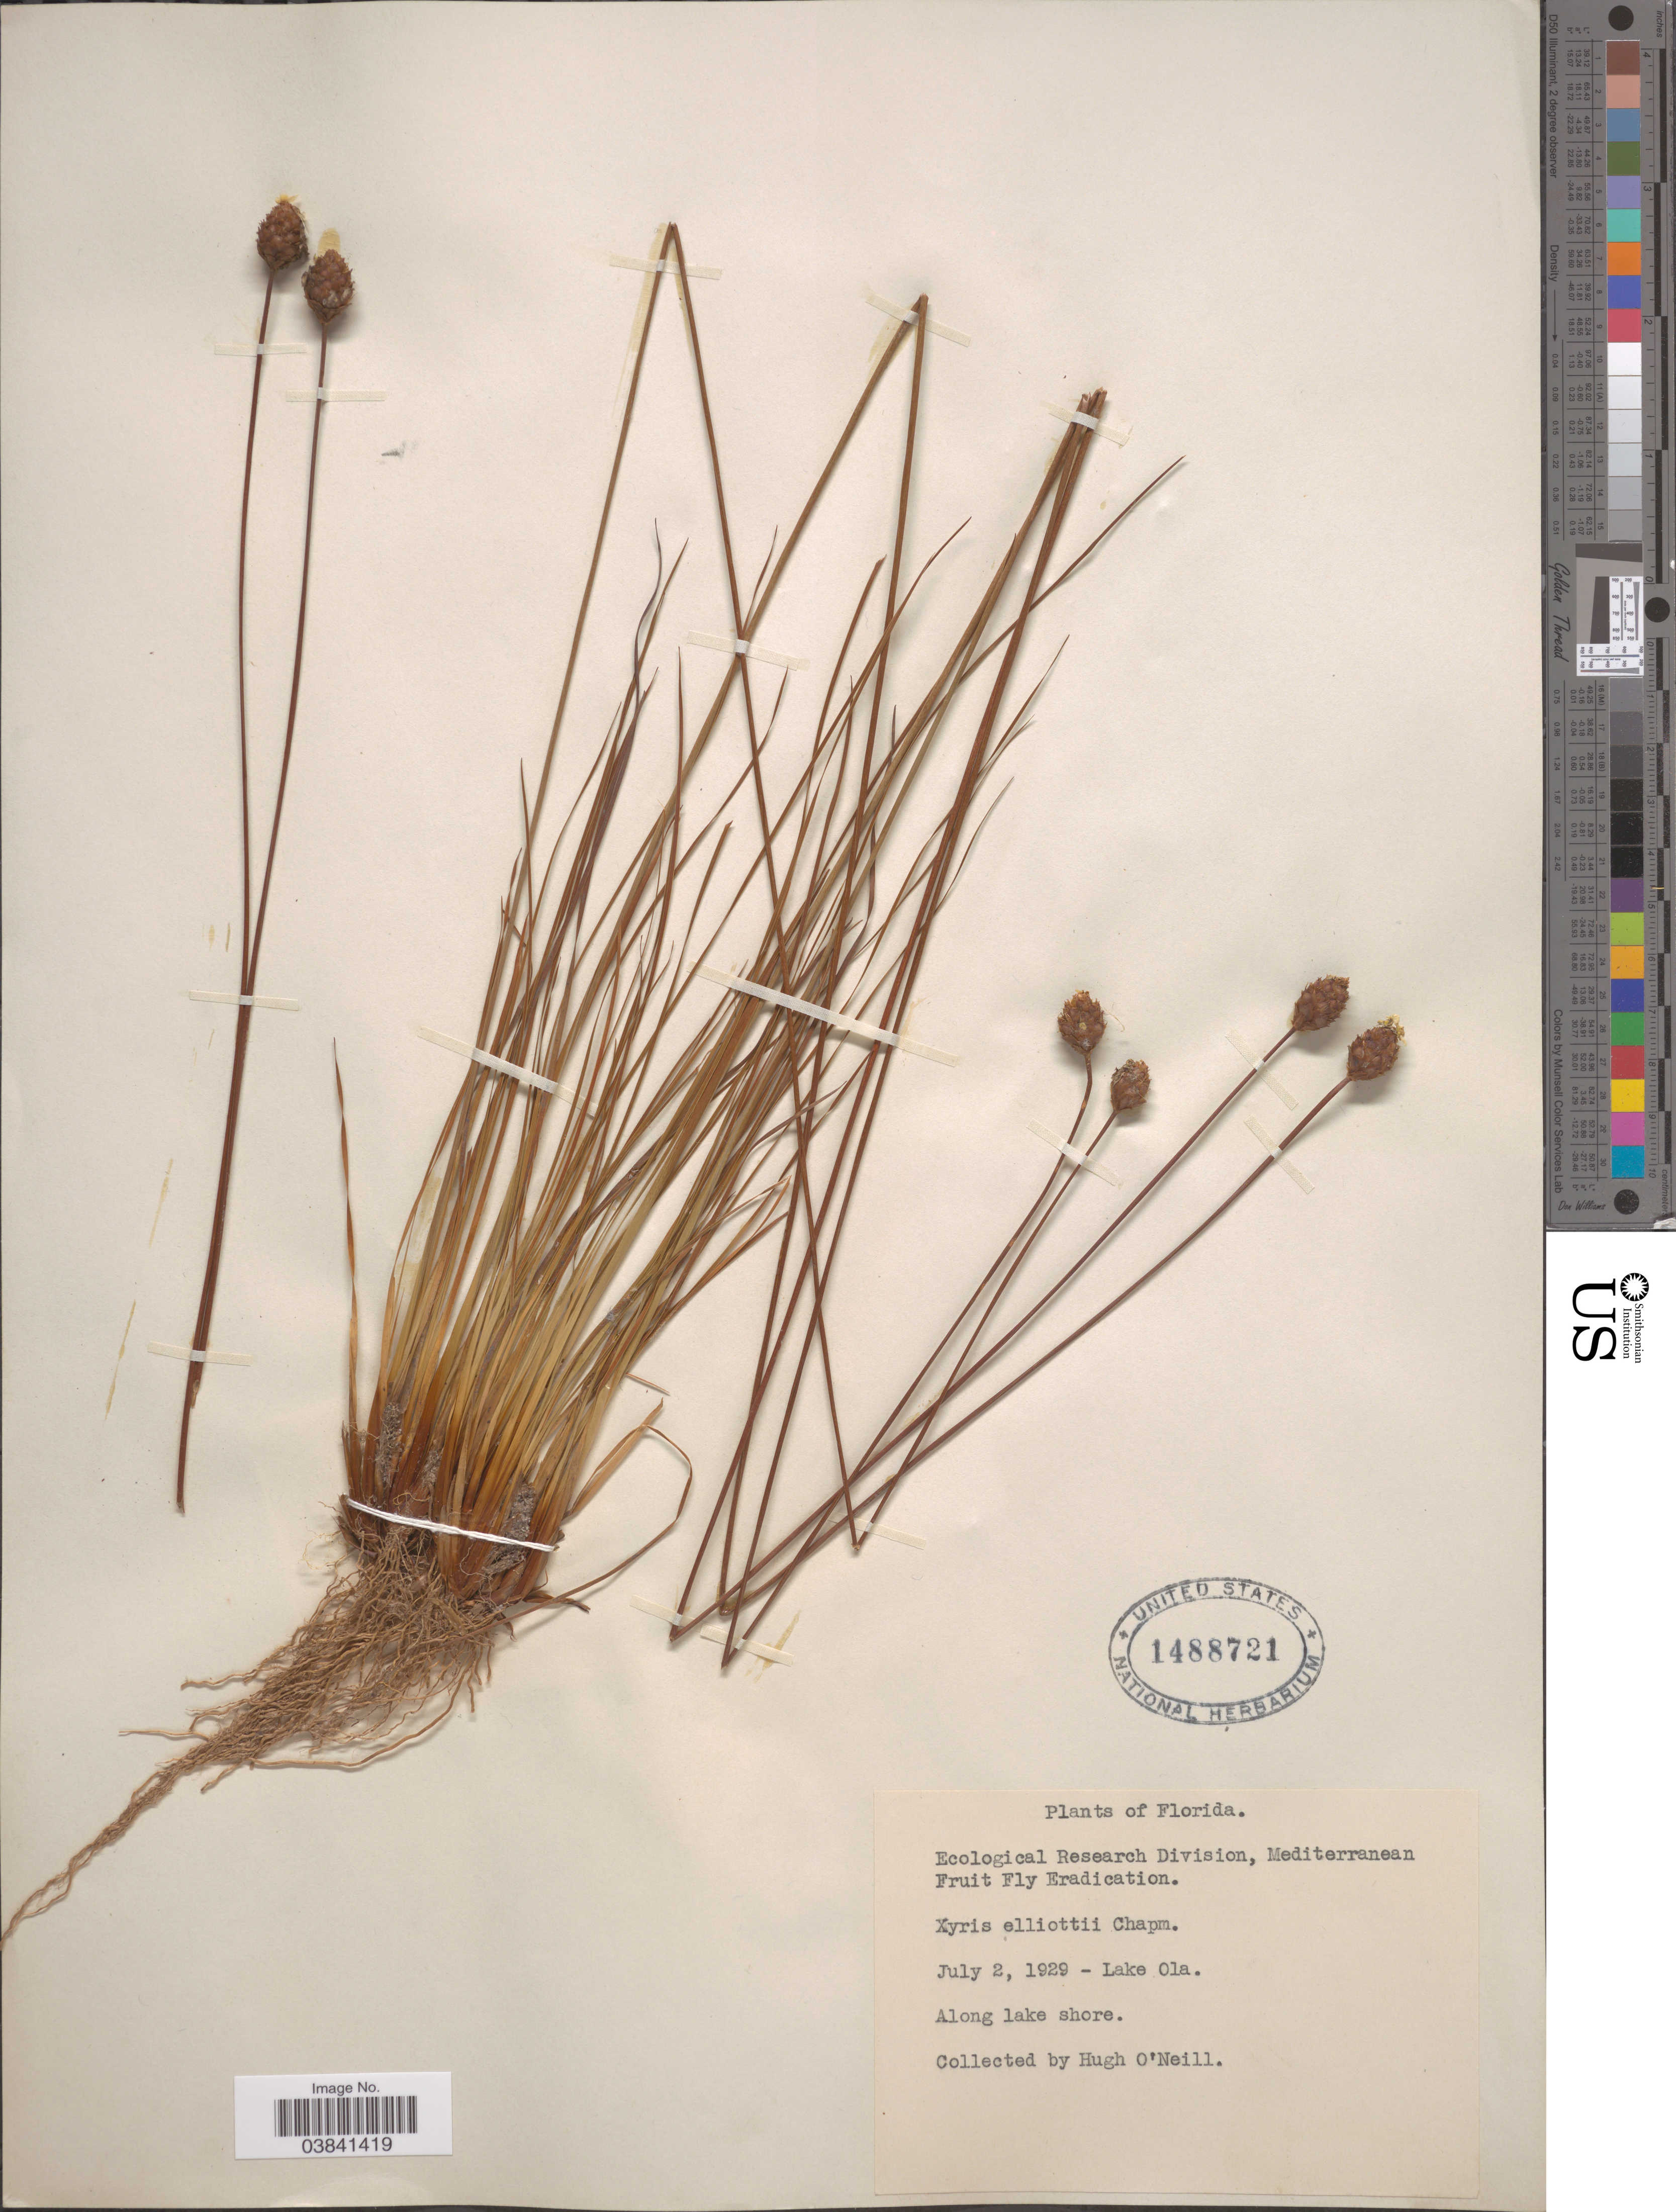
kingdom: Plantae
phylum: Tracheophyta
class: Liliopsida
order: Poales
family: Xyridaceae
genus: Xyris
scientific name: Xyris elliottii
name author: Chapm.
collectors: H. O'Neill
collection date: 1929-07-02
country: United States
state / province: Florida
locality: Lake Ola. Along lake shore.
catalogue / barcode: US 1488721